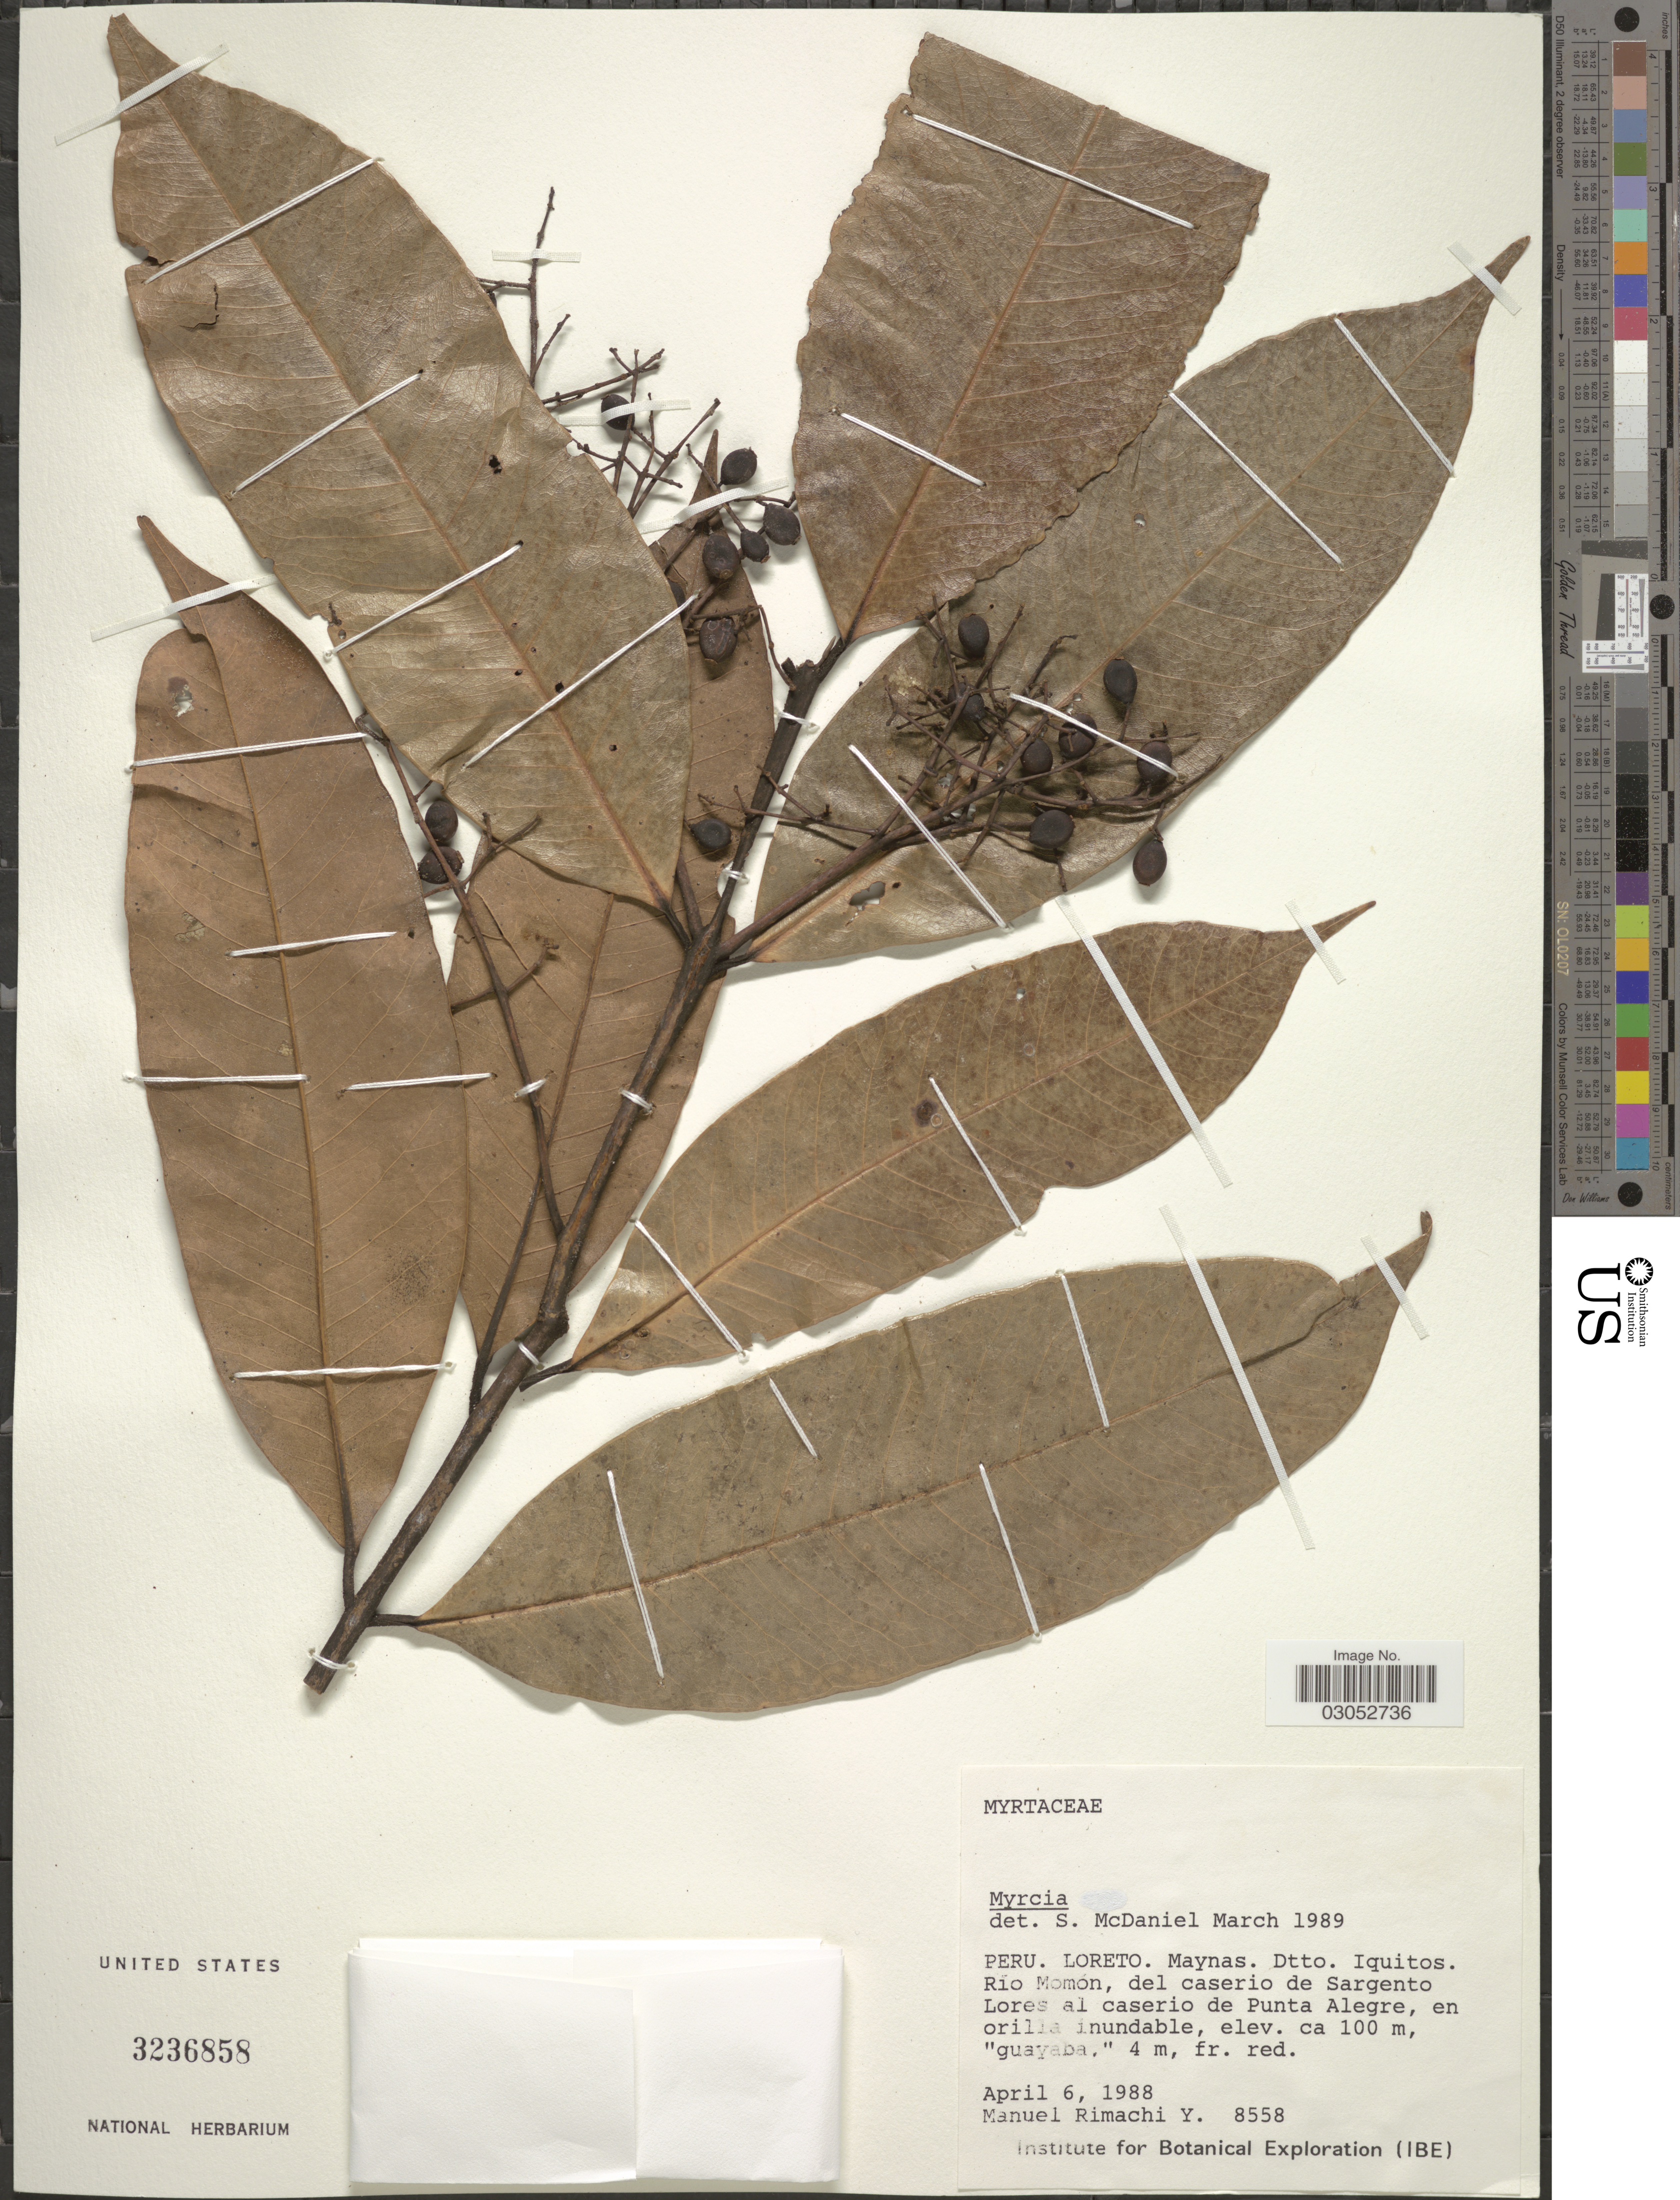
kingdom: Plantae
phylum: Tracheophyta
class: Magnoliopsida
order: Myrtales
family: Myrtaceae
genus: Myrcia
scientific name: Myrcia sp.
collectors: M. Rimachi Y.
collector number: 8558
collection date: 1988-04-06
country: Peru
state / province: Loreto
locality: Maynas. Dtto. Iquitos. Río Momón, del caserio de Sargento Lores al caserio de Punta Alegre.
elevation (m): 100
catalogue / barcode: US 3236858